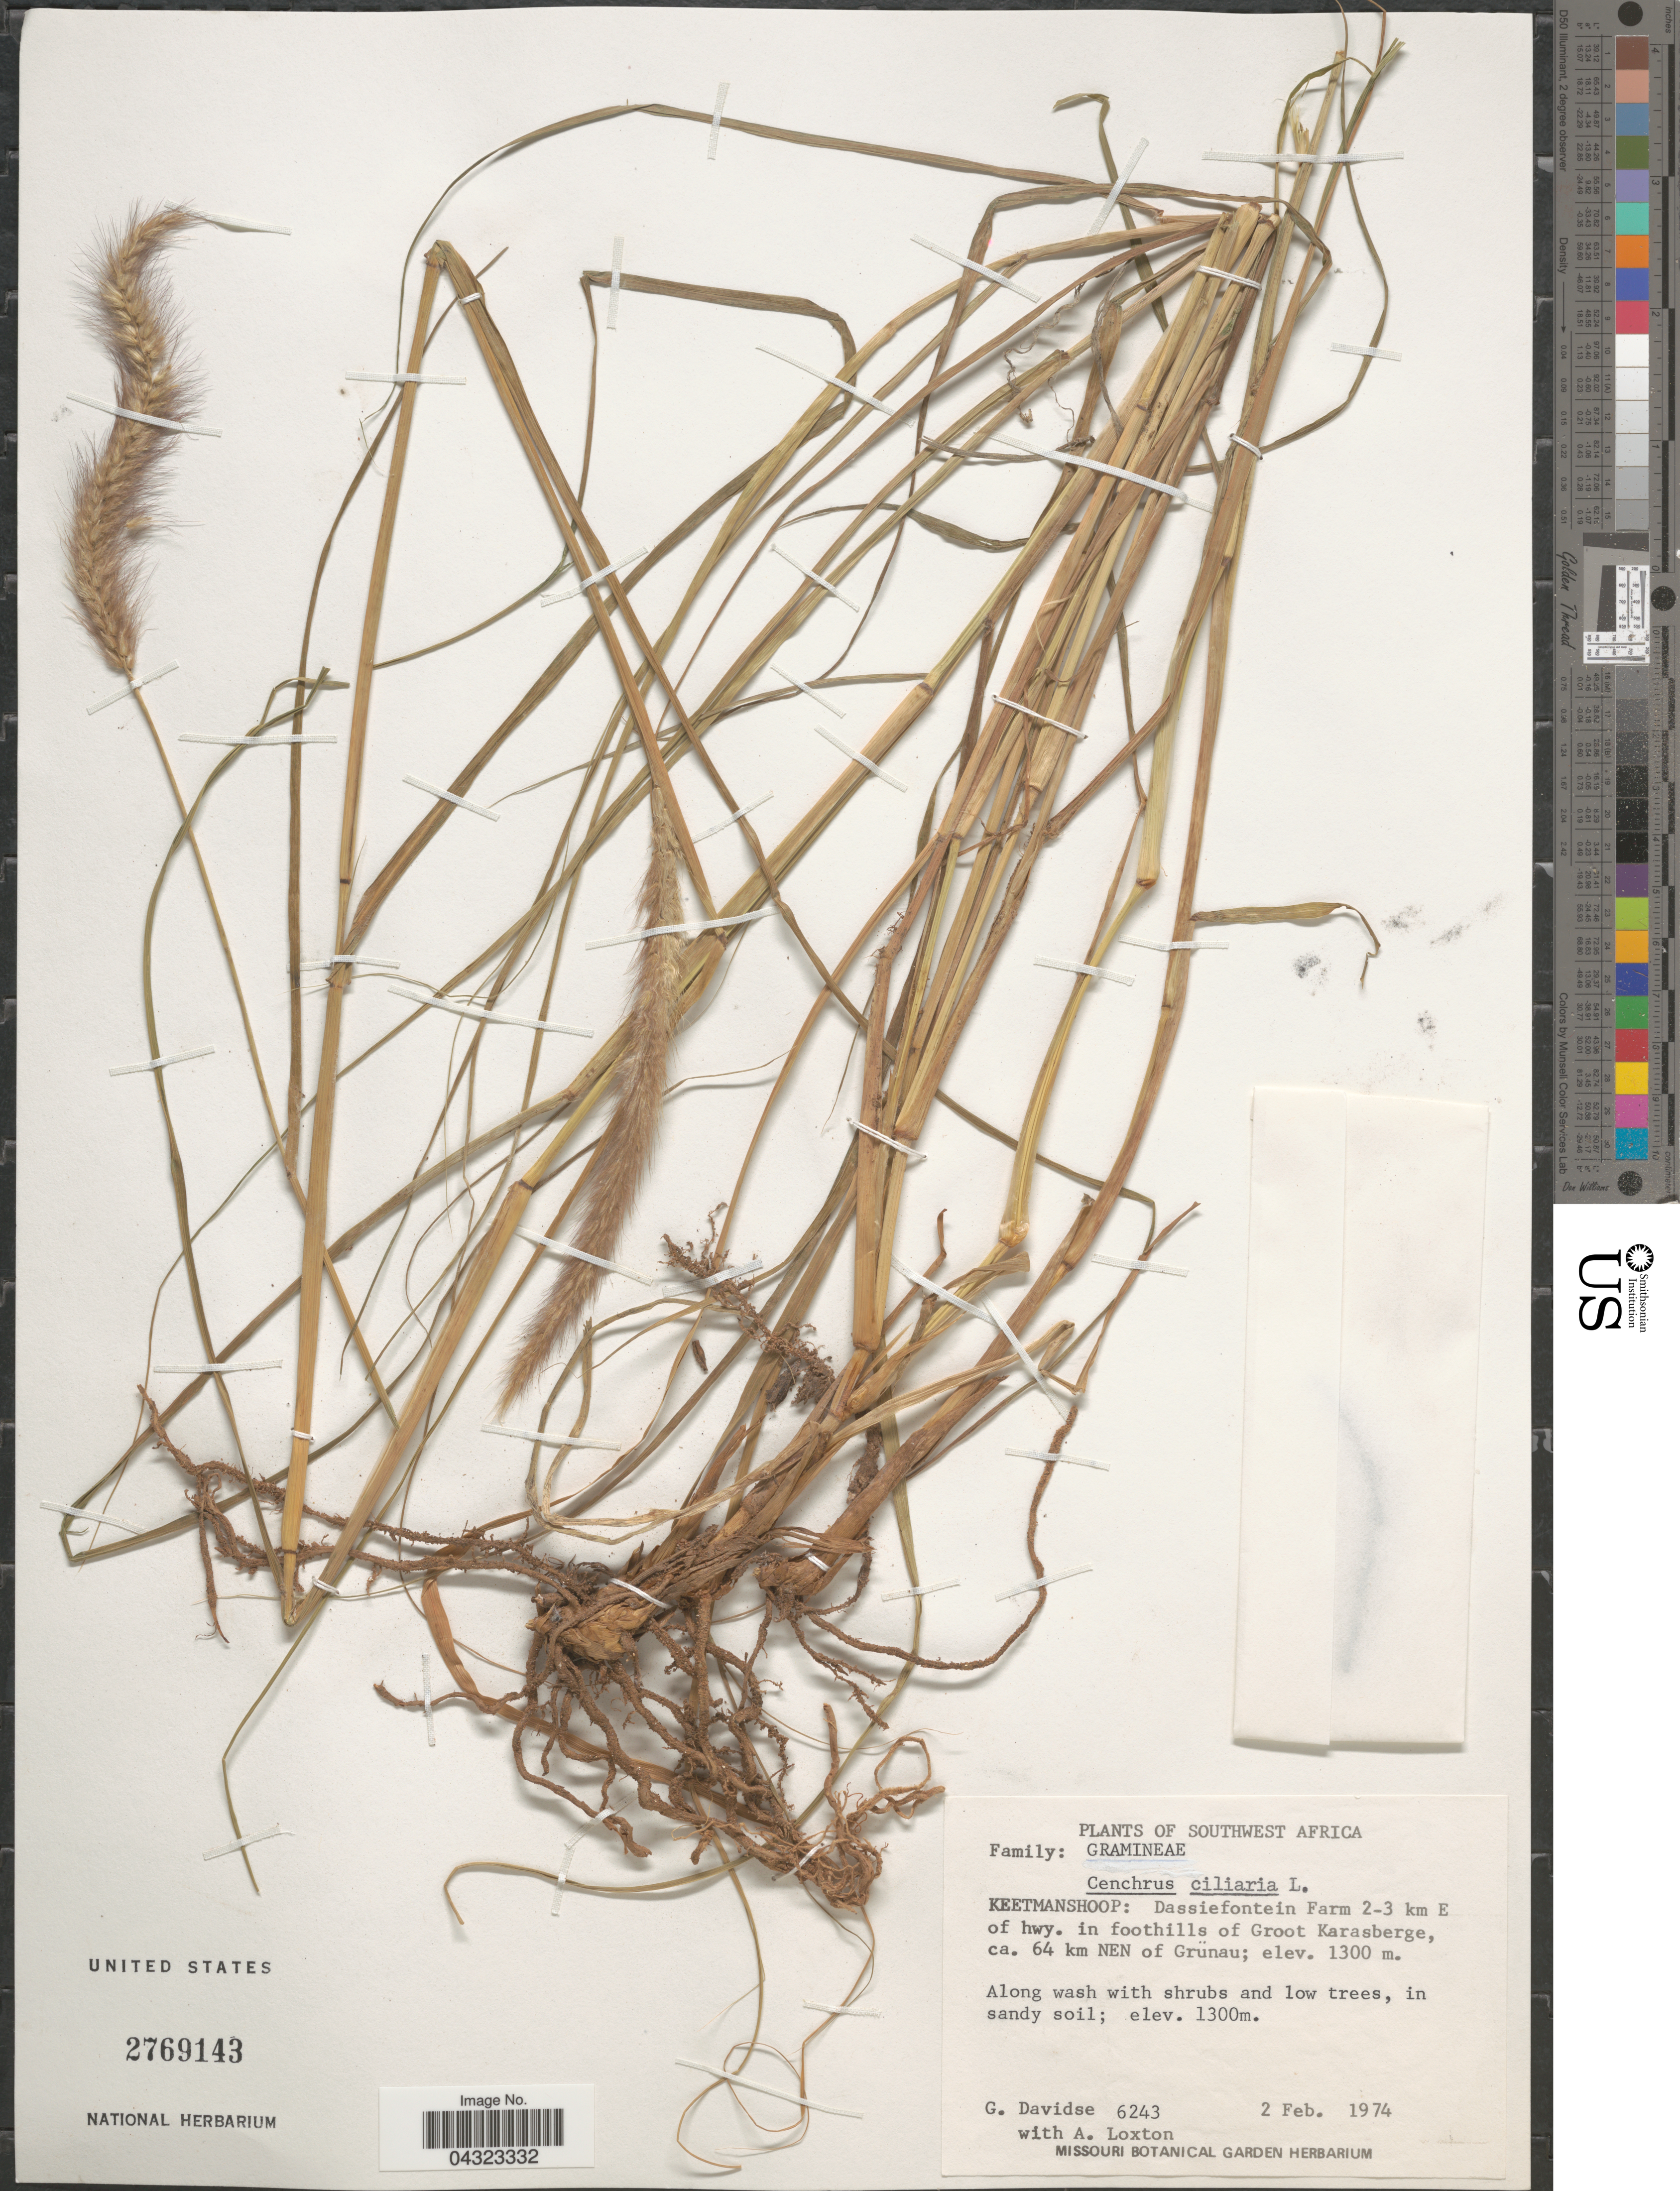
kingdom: Plantae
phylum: Tracheophyta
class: Liliopsida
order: Poales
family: Poaceae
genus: Cenchrus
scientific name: Cenchrus ciliaris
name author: L.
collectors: G. Davidse & A. Loxton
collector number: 6243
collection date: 1974-02-02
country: Namibia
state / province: Karas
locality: Southwest Africa. Keetmanshoop: Dassiefontein Farm 2-3 km E of hwy. in foothills of Groot Karasberge, ca. 64 km NEN of Grünau. Along wash with shrubs and low trees, in sandy soil.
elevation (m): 1300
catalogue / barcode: US 2769143